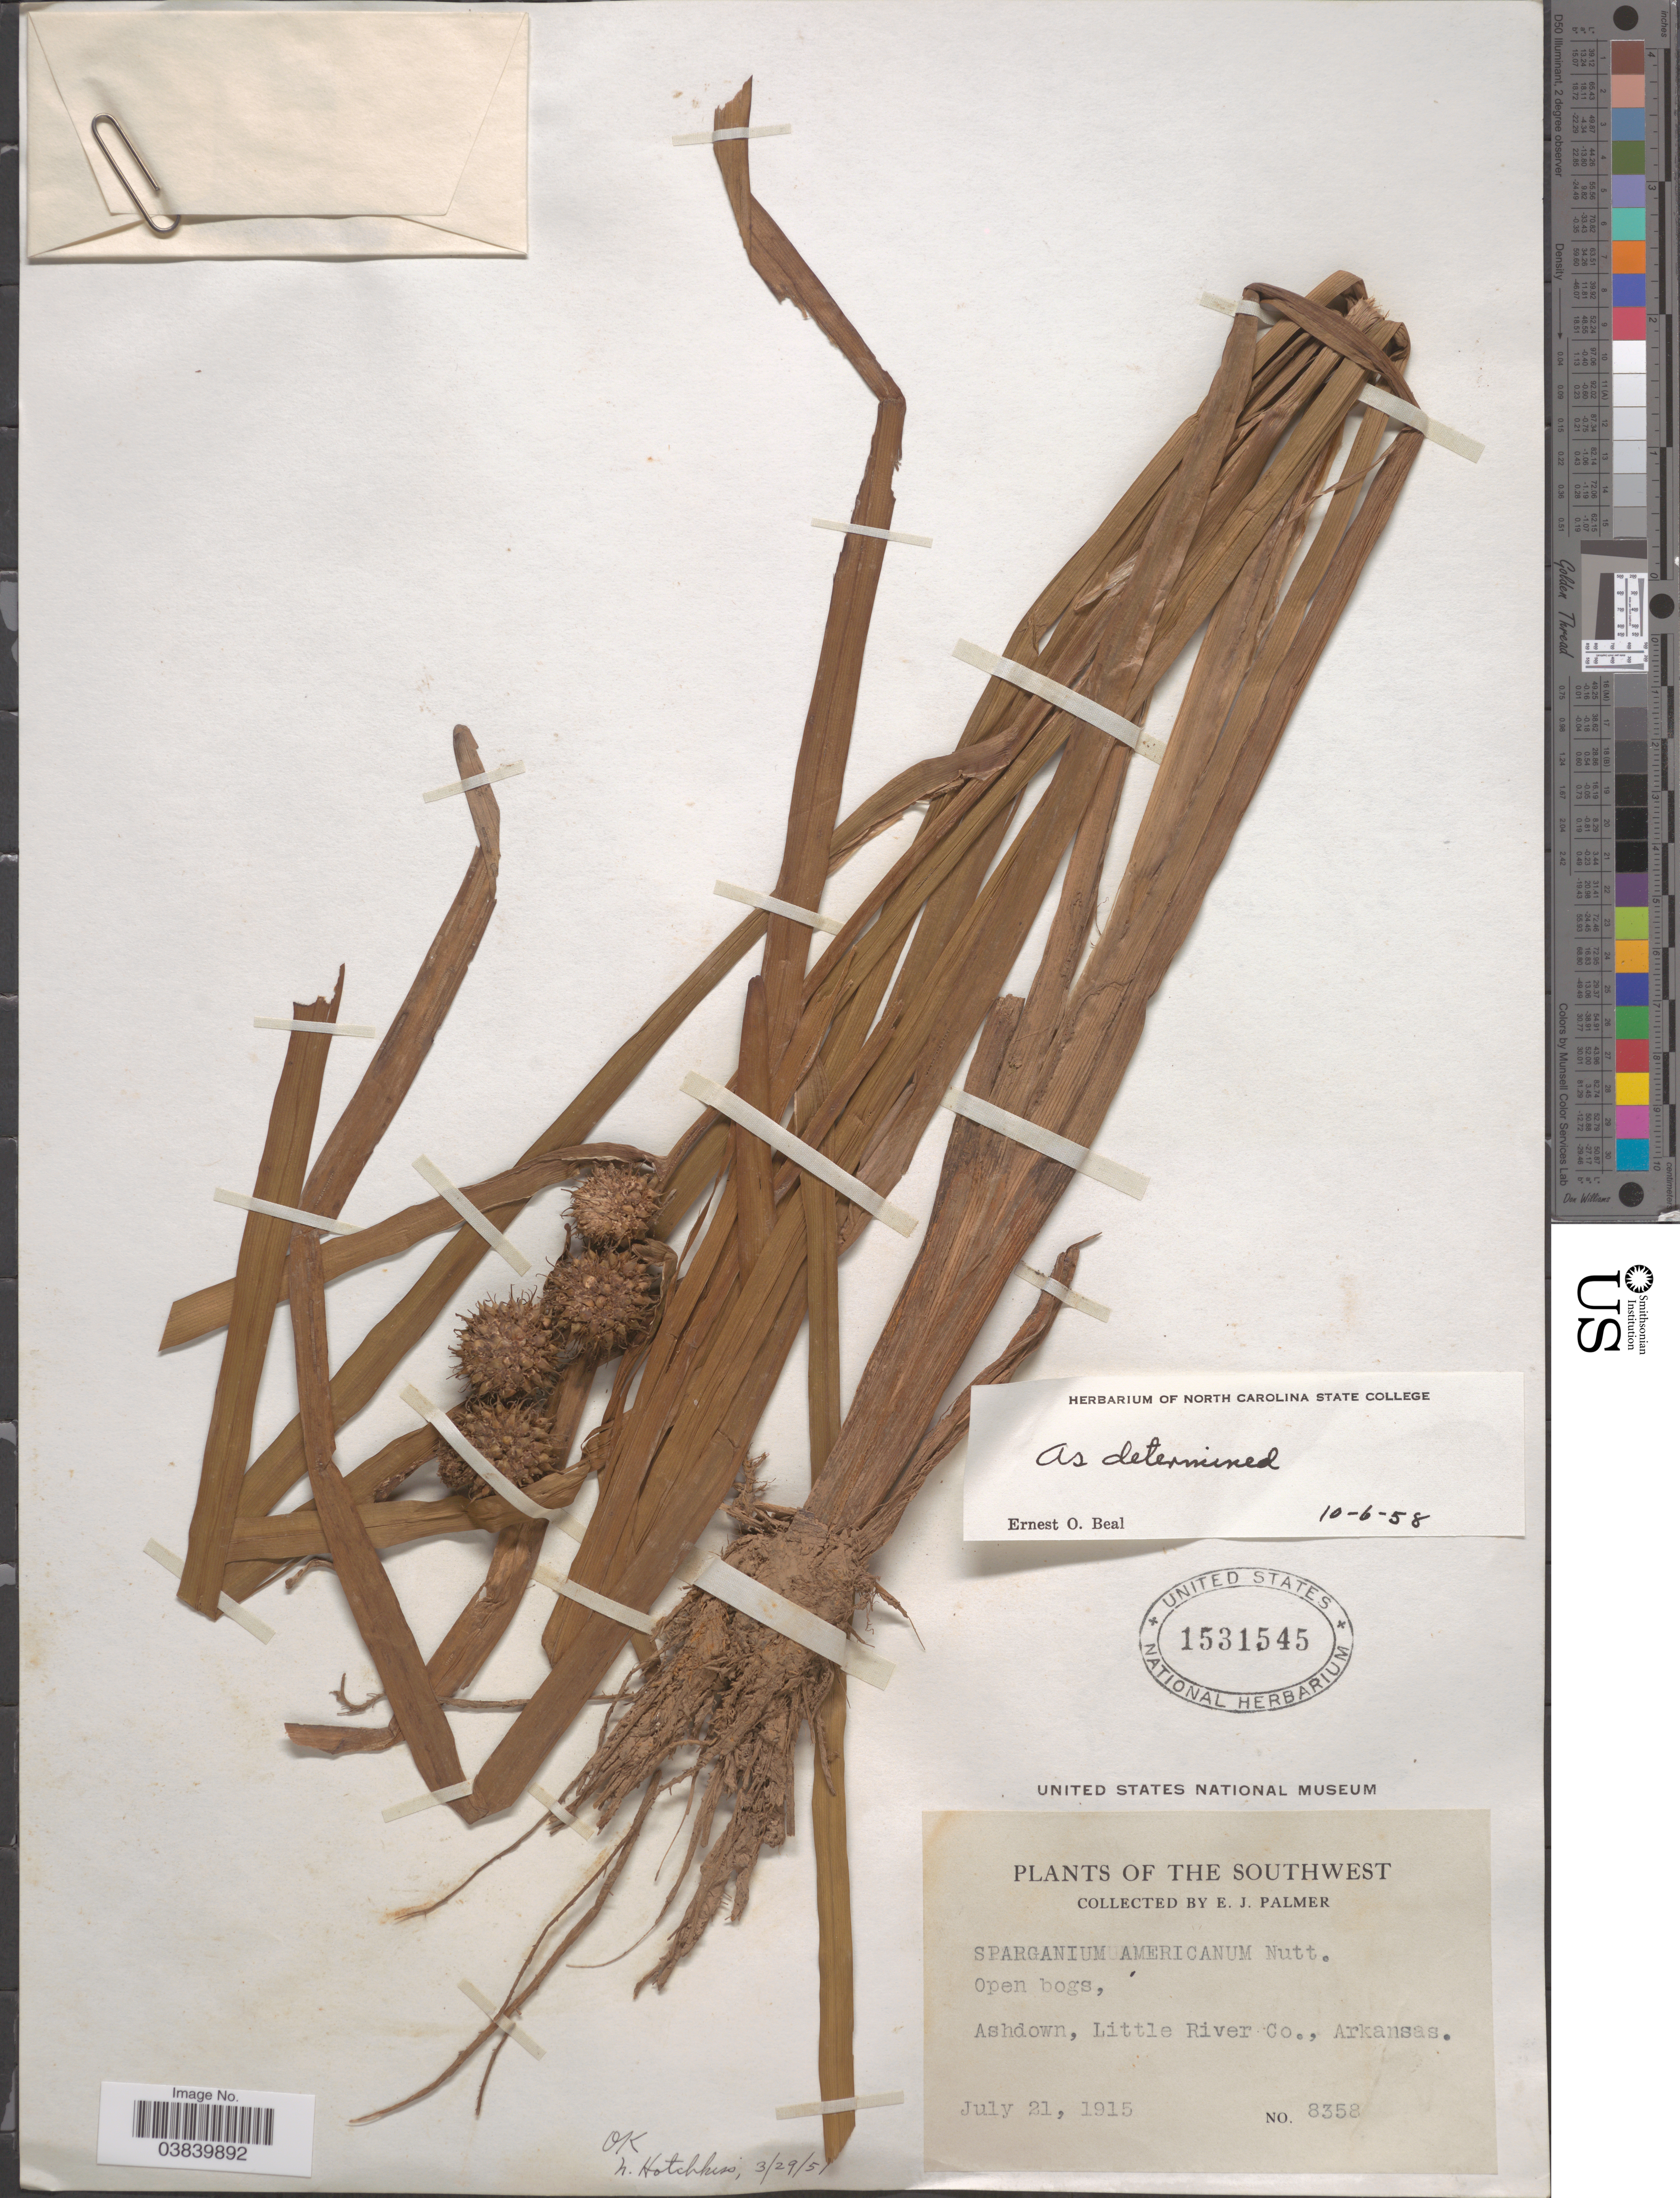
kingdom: Plantae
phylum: Tracheophyta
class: Liliopsida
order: Poales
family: Typhaceae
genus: Sparganium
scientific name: Sparganium americanum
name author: Nutt.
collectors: E. J. Palmer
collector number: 8358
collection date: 1915-07-21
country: United States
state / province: Arkansas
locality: The Southwest. Ashdown, Little River Co.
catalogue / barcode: US 1531545